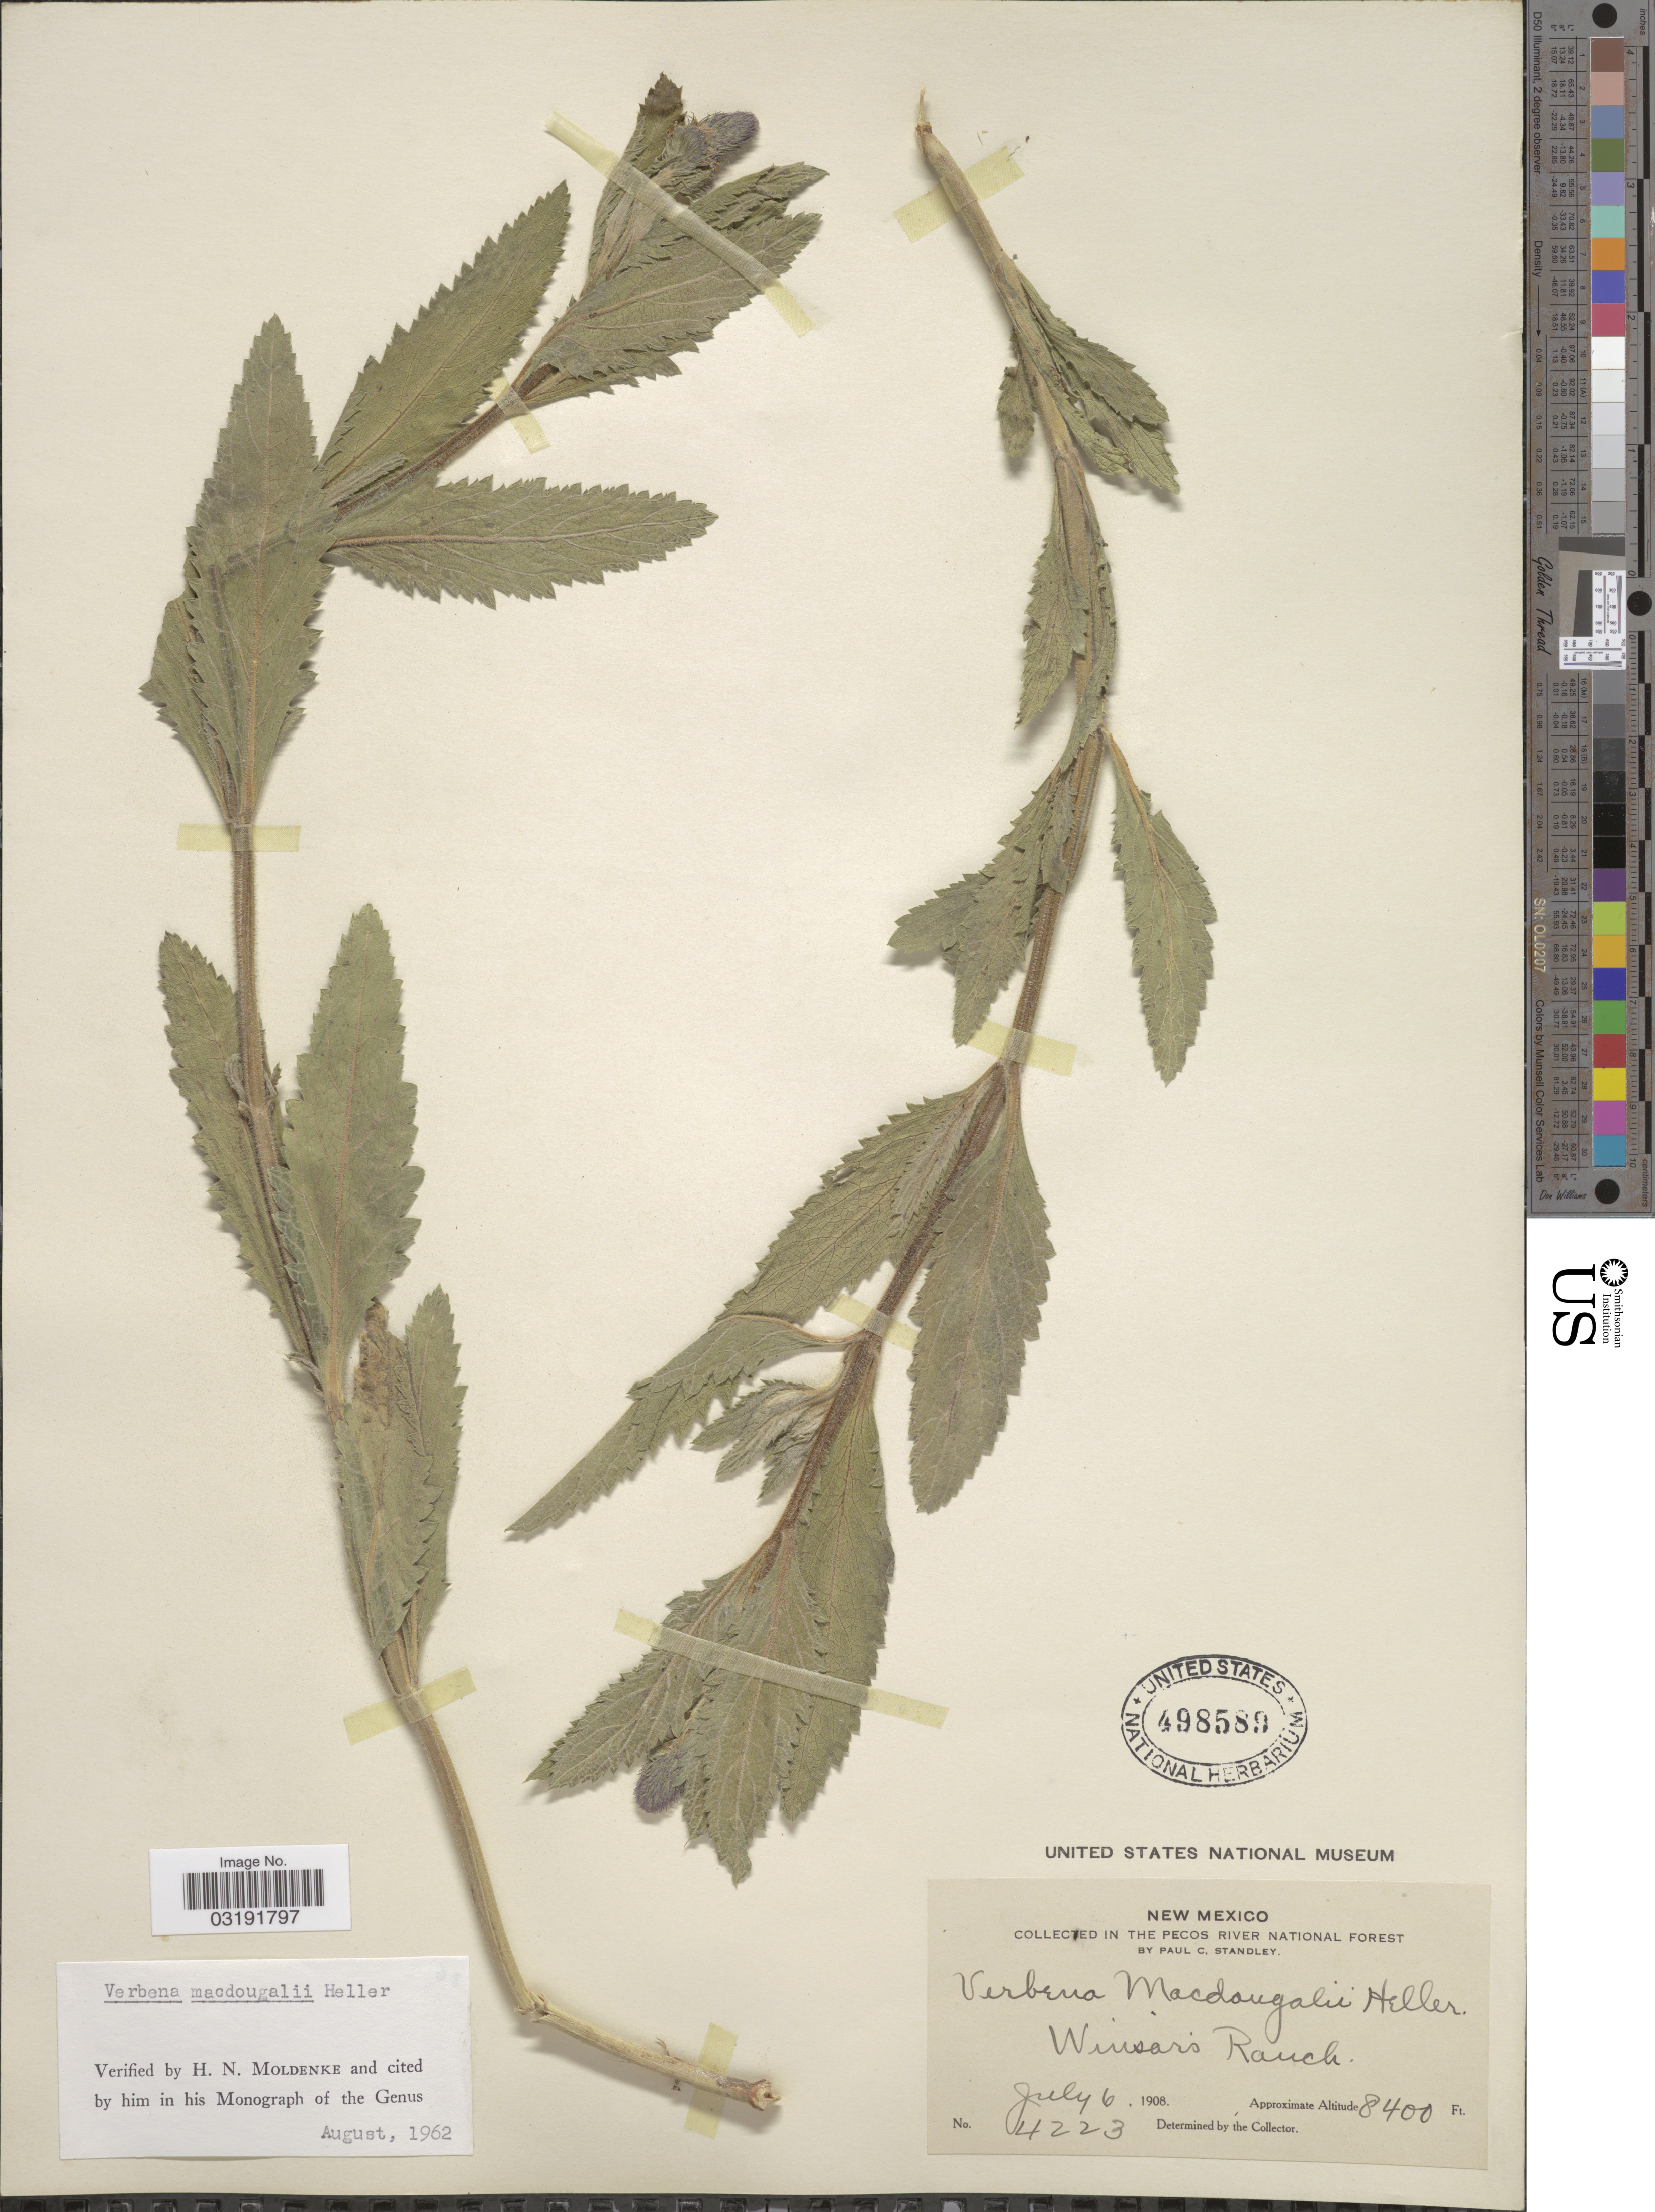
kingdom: Plantae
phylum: Tracheophyta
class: Magnoliopsida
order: Lamiales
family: Verbenaceae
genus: Verbena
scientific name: Verbena macdougalii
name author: A. Heller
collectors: P. C. Standley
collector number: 4223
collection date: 1908-07-06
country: United States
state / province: New Mexico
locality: In The Pecos River National Forest. Winsor's Ranch.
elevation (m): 2560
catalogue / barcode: US 498589